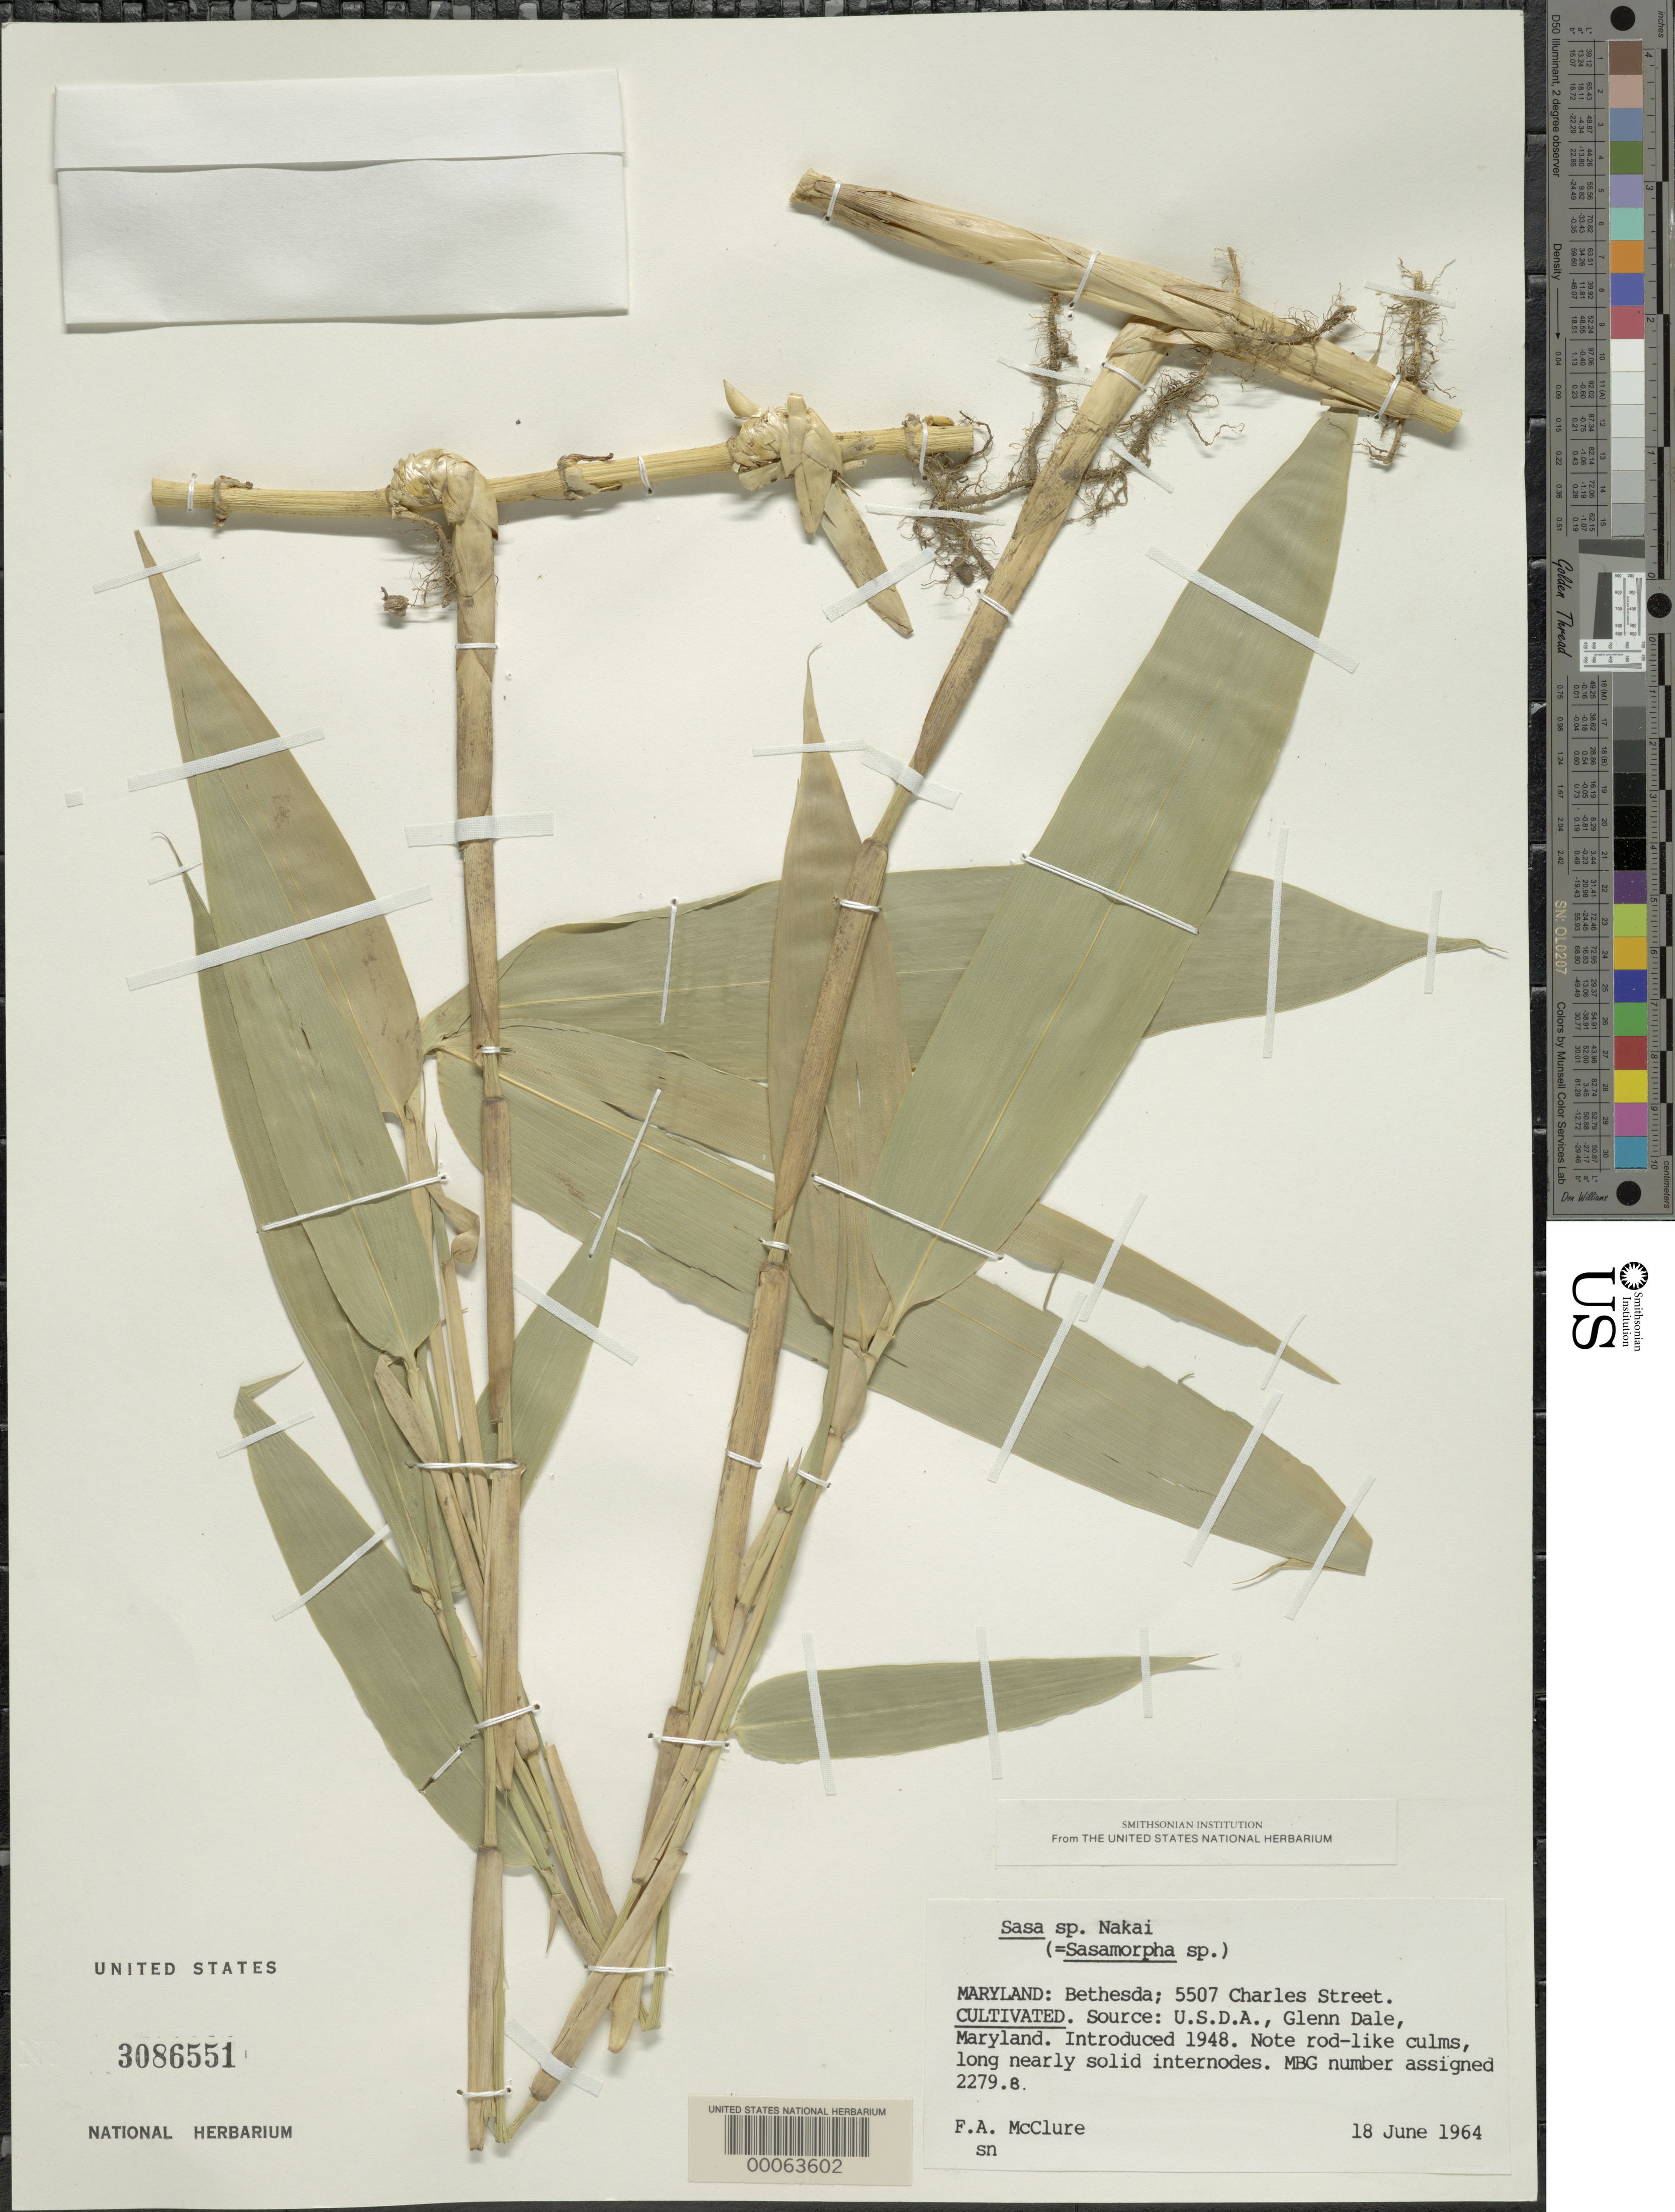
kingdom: Plantae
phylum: Tracheophyta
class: Liliopsida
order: Poales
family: Poaceae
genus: Sasa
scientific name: Sasa sp.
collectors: F. A. McClure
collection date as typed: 18 Jun 1964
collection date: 1964-06-18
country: United States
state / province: Maryland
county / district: Montgomery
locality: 5507 Charles Street, Bethesda (McClure's garden)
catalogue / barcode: US 3086551